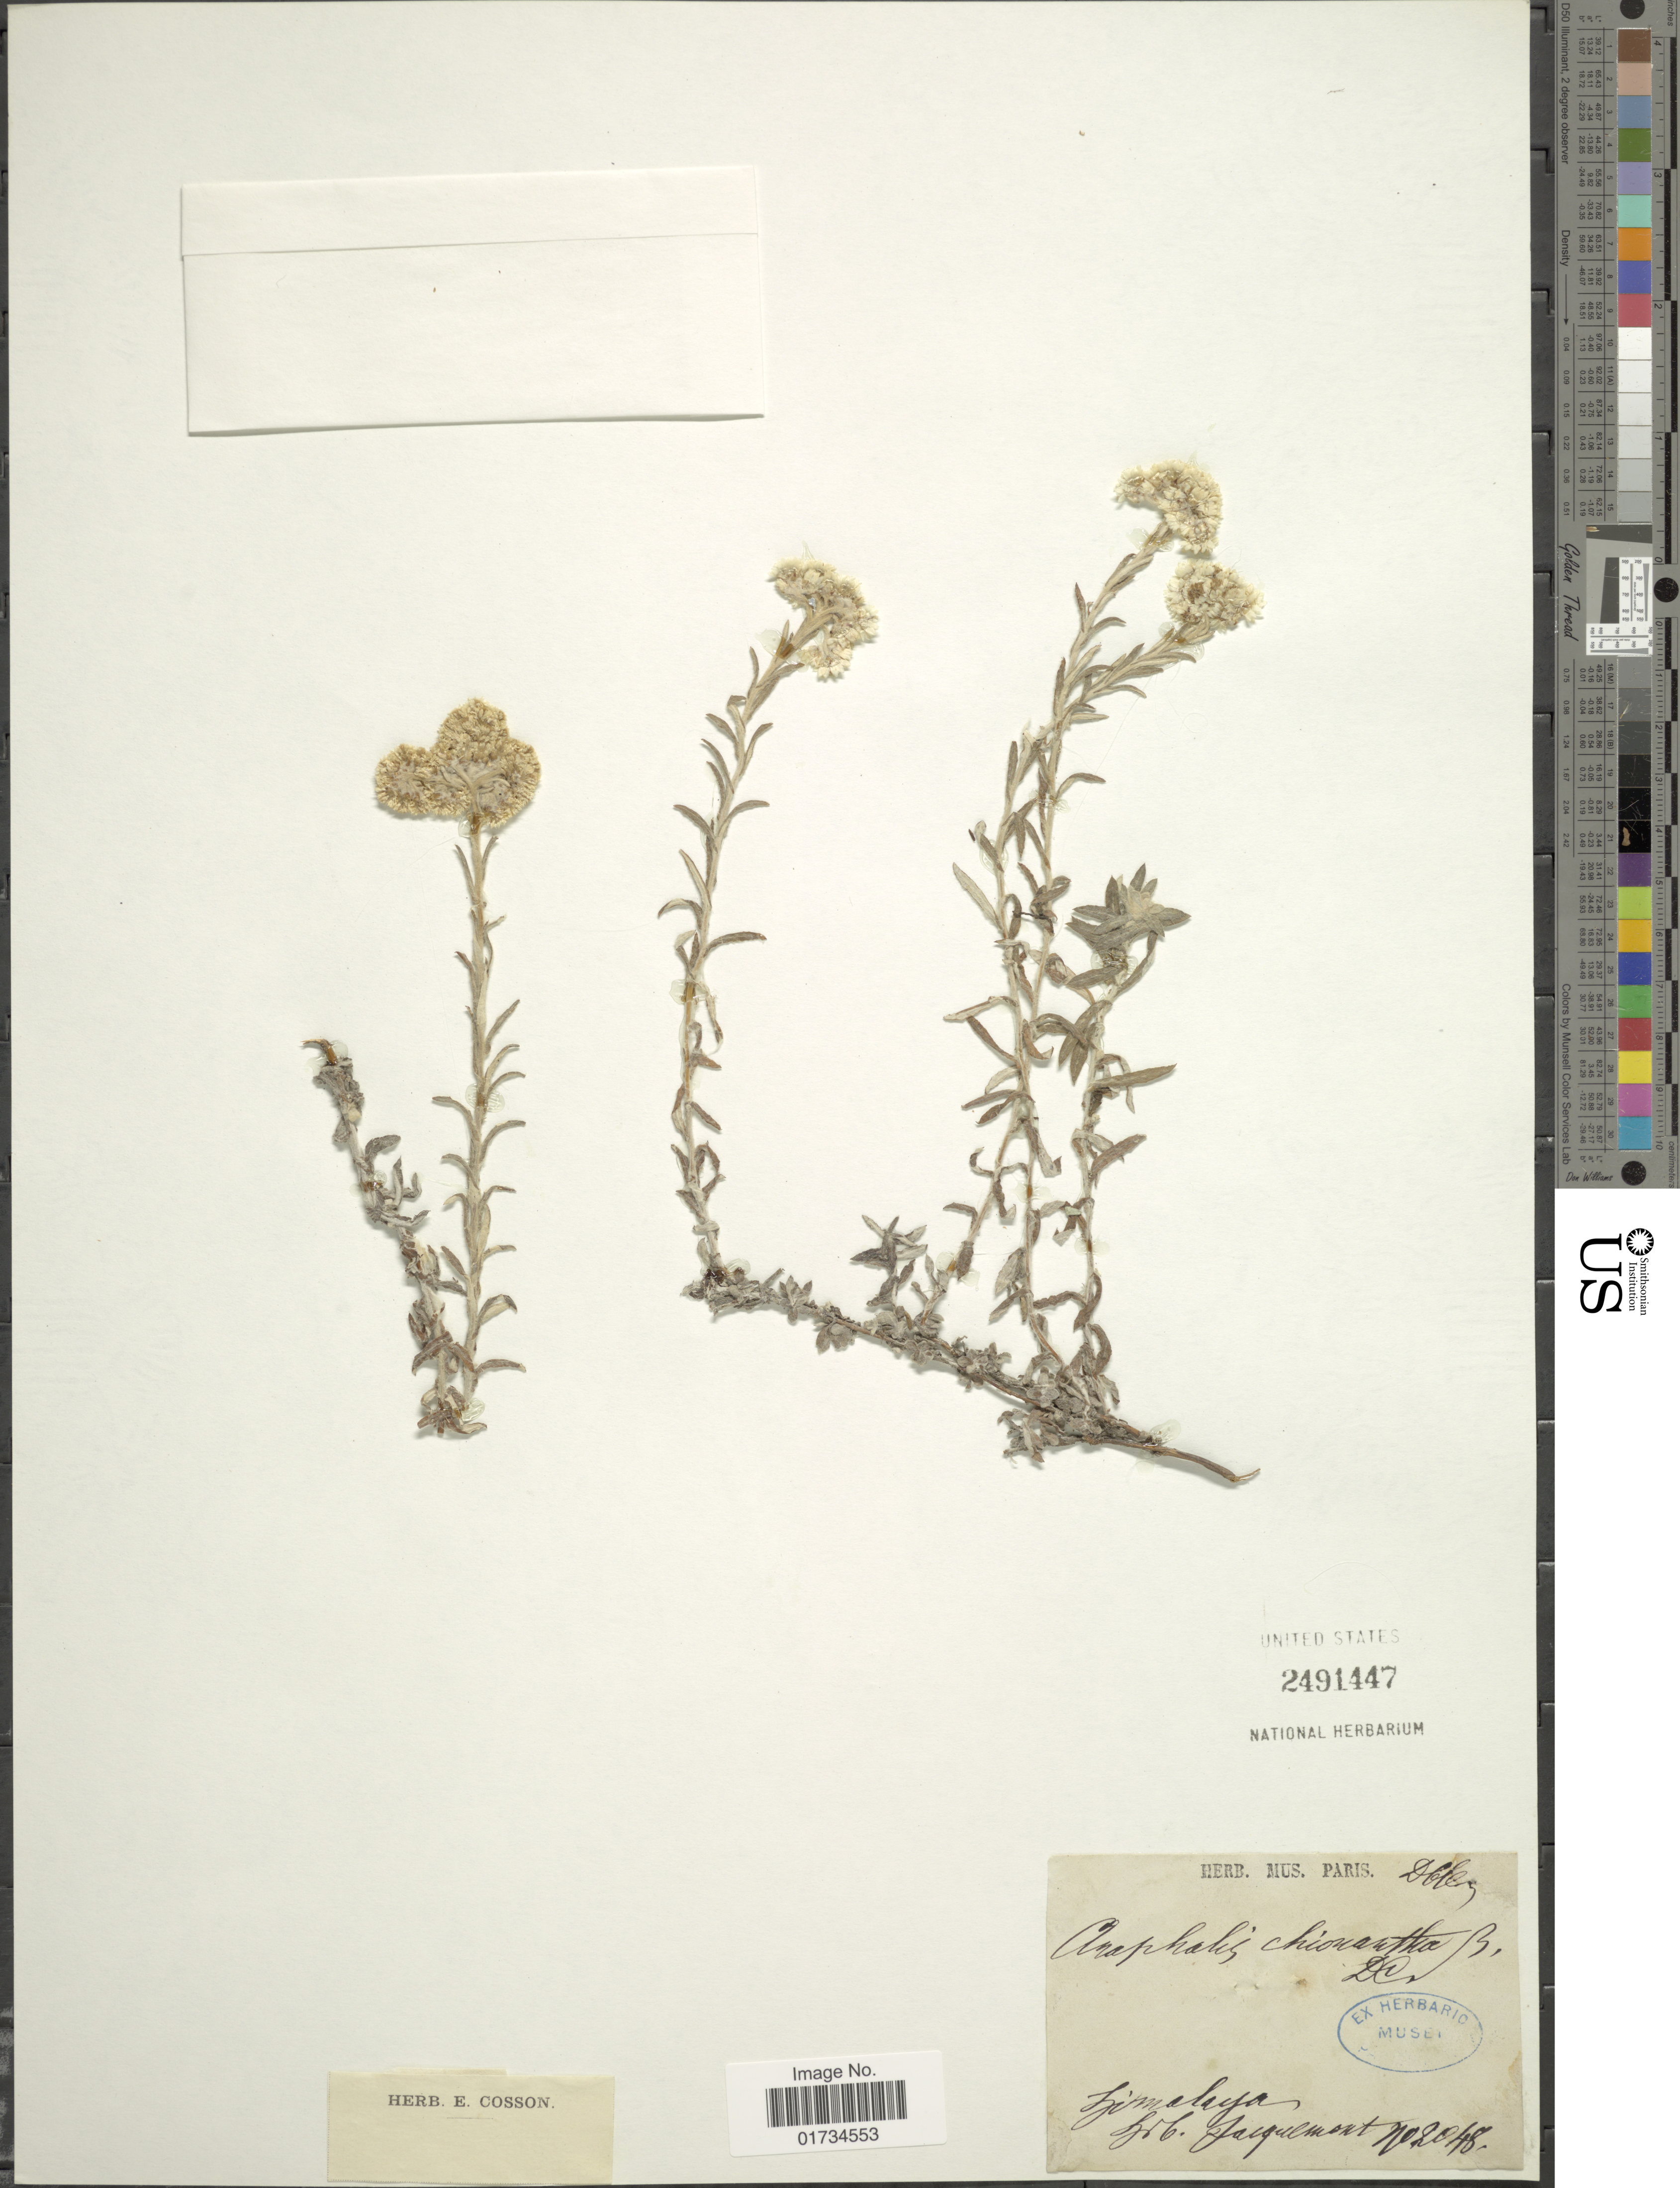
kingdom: Plantae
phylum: Tracheophyta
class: Magnoliopsida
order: Asterales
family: Asteraceae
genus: Anaphalis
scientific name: Anaphalis chionantha DC. comb ined.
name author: (DC.) C.B. Clarke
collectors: V. Jacquemont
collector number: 2048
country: India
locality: Himalaya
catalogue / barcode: US 2491447